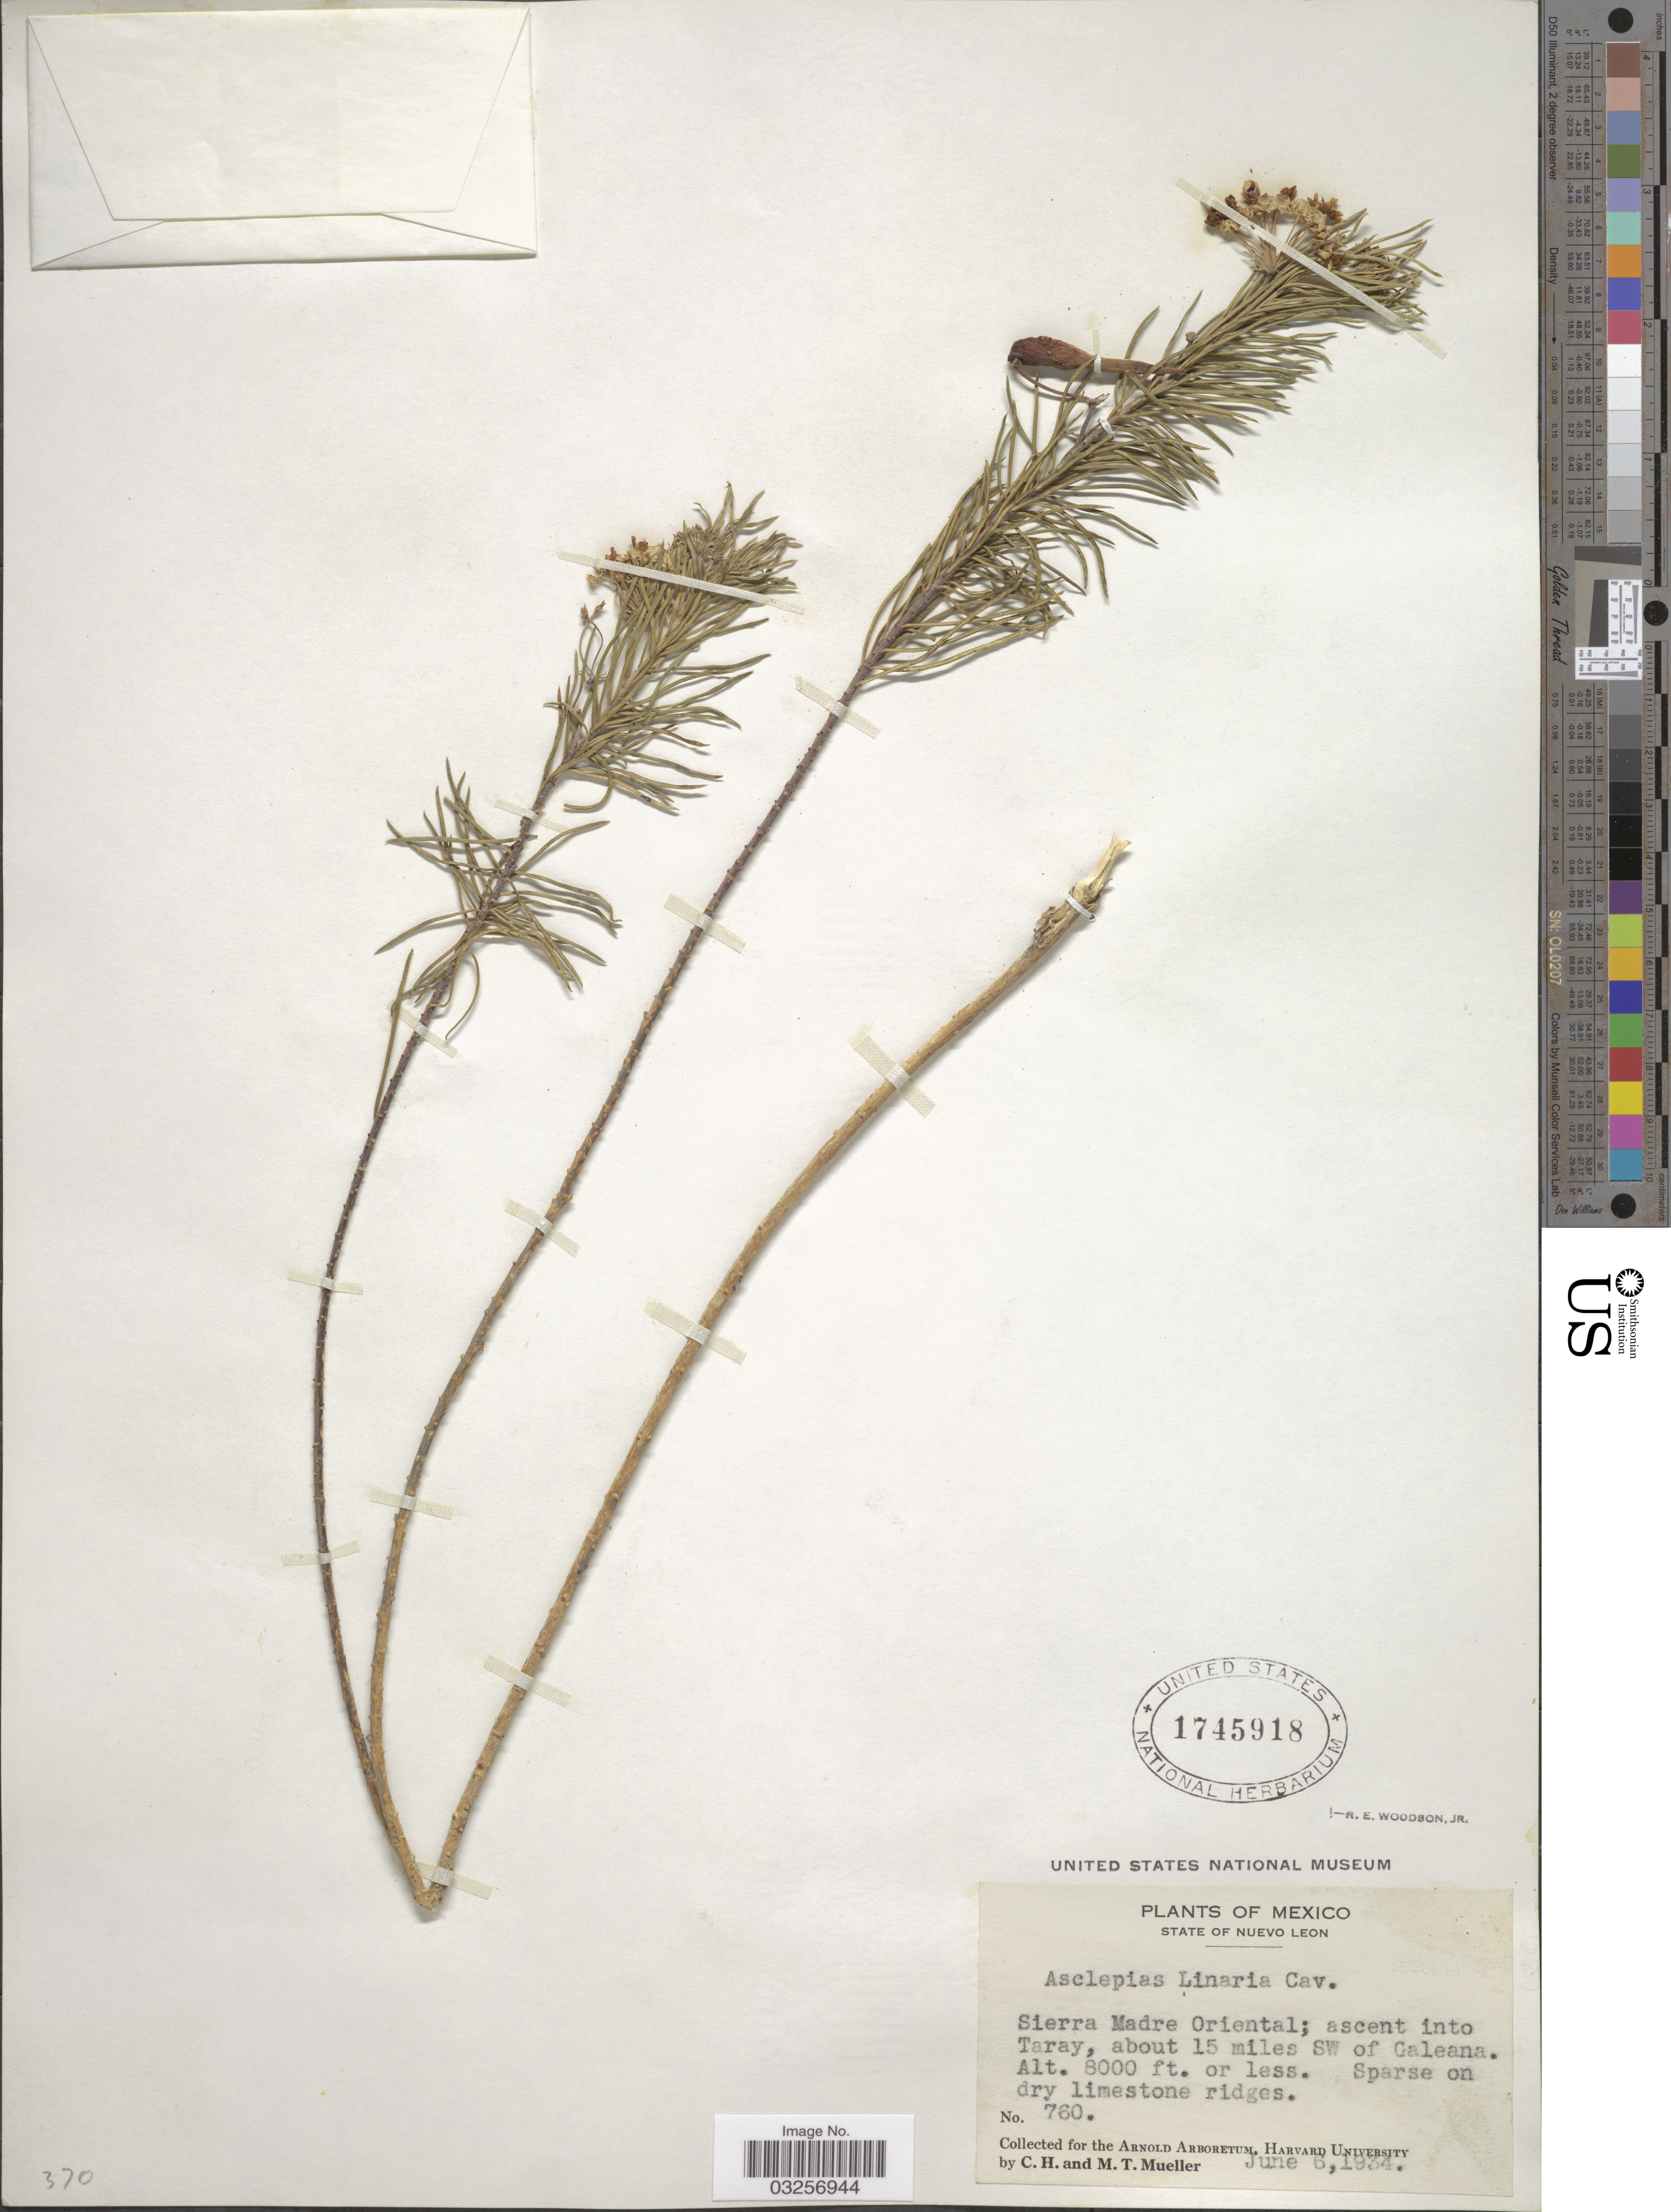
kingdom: Plantae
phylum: Tracheophyta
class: Magnoliopsida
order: Gentianales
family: Apocynaceae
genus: Asclepias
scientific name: Asclepias linaria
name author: Cav.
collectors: C. H. Mueller & M. Mueller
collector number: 760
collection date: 1934-06-06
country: Mexico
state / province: Nuevo León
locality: Sierra Madre Oriental; ascent into Taray, about 15 miles SW of Galeana.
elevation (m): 2438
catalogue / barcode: US 1745918